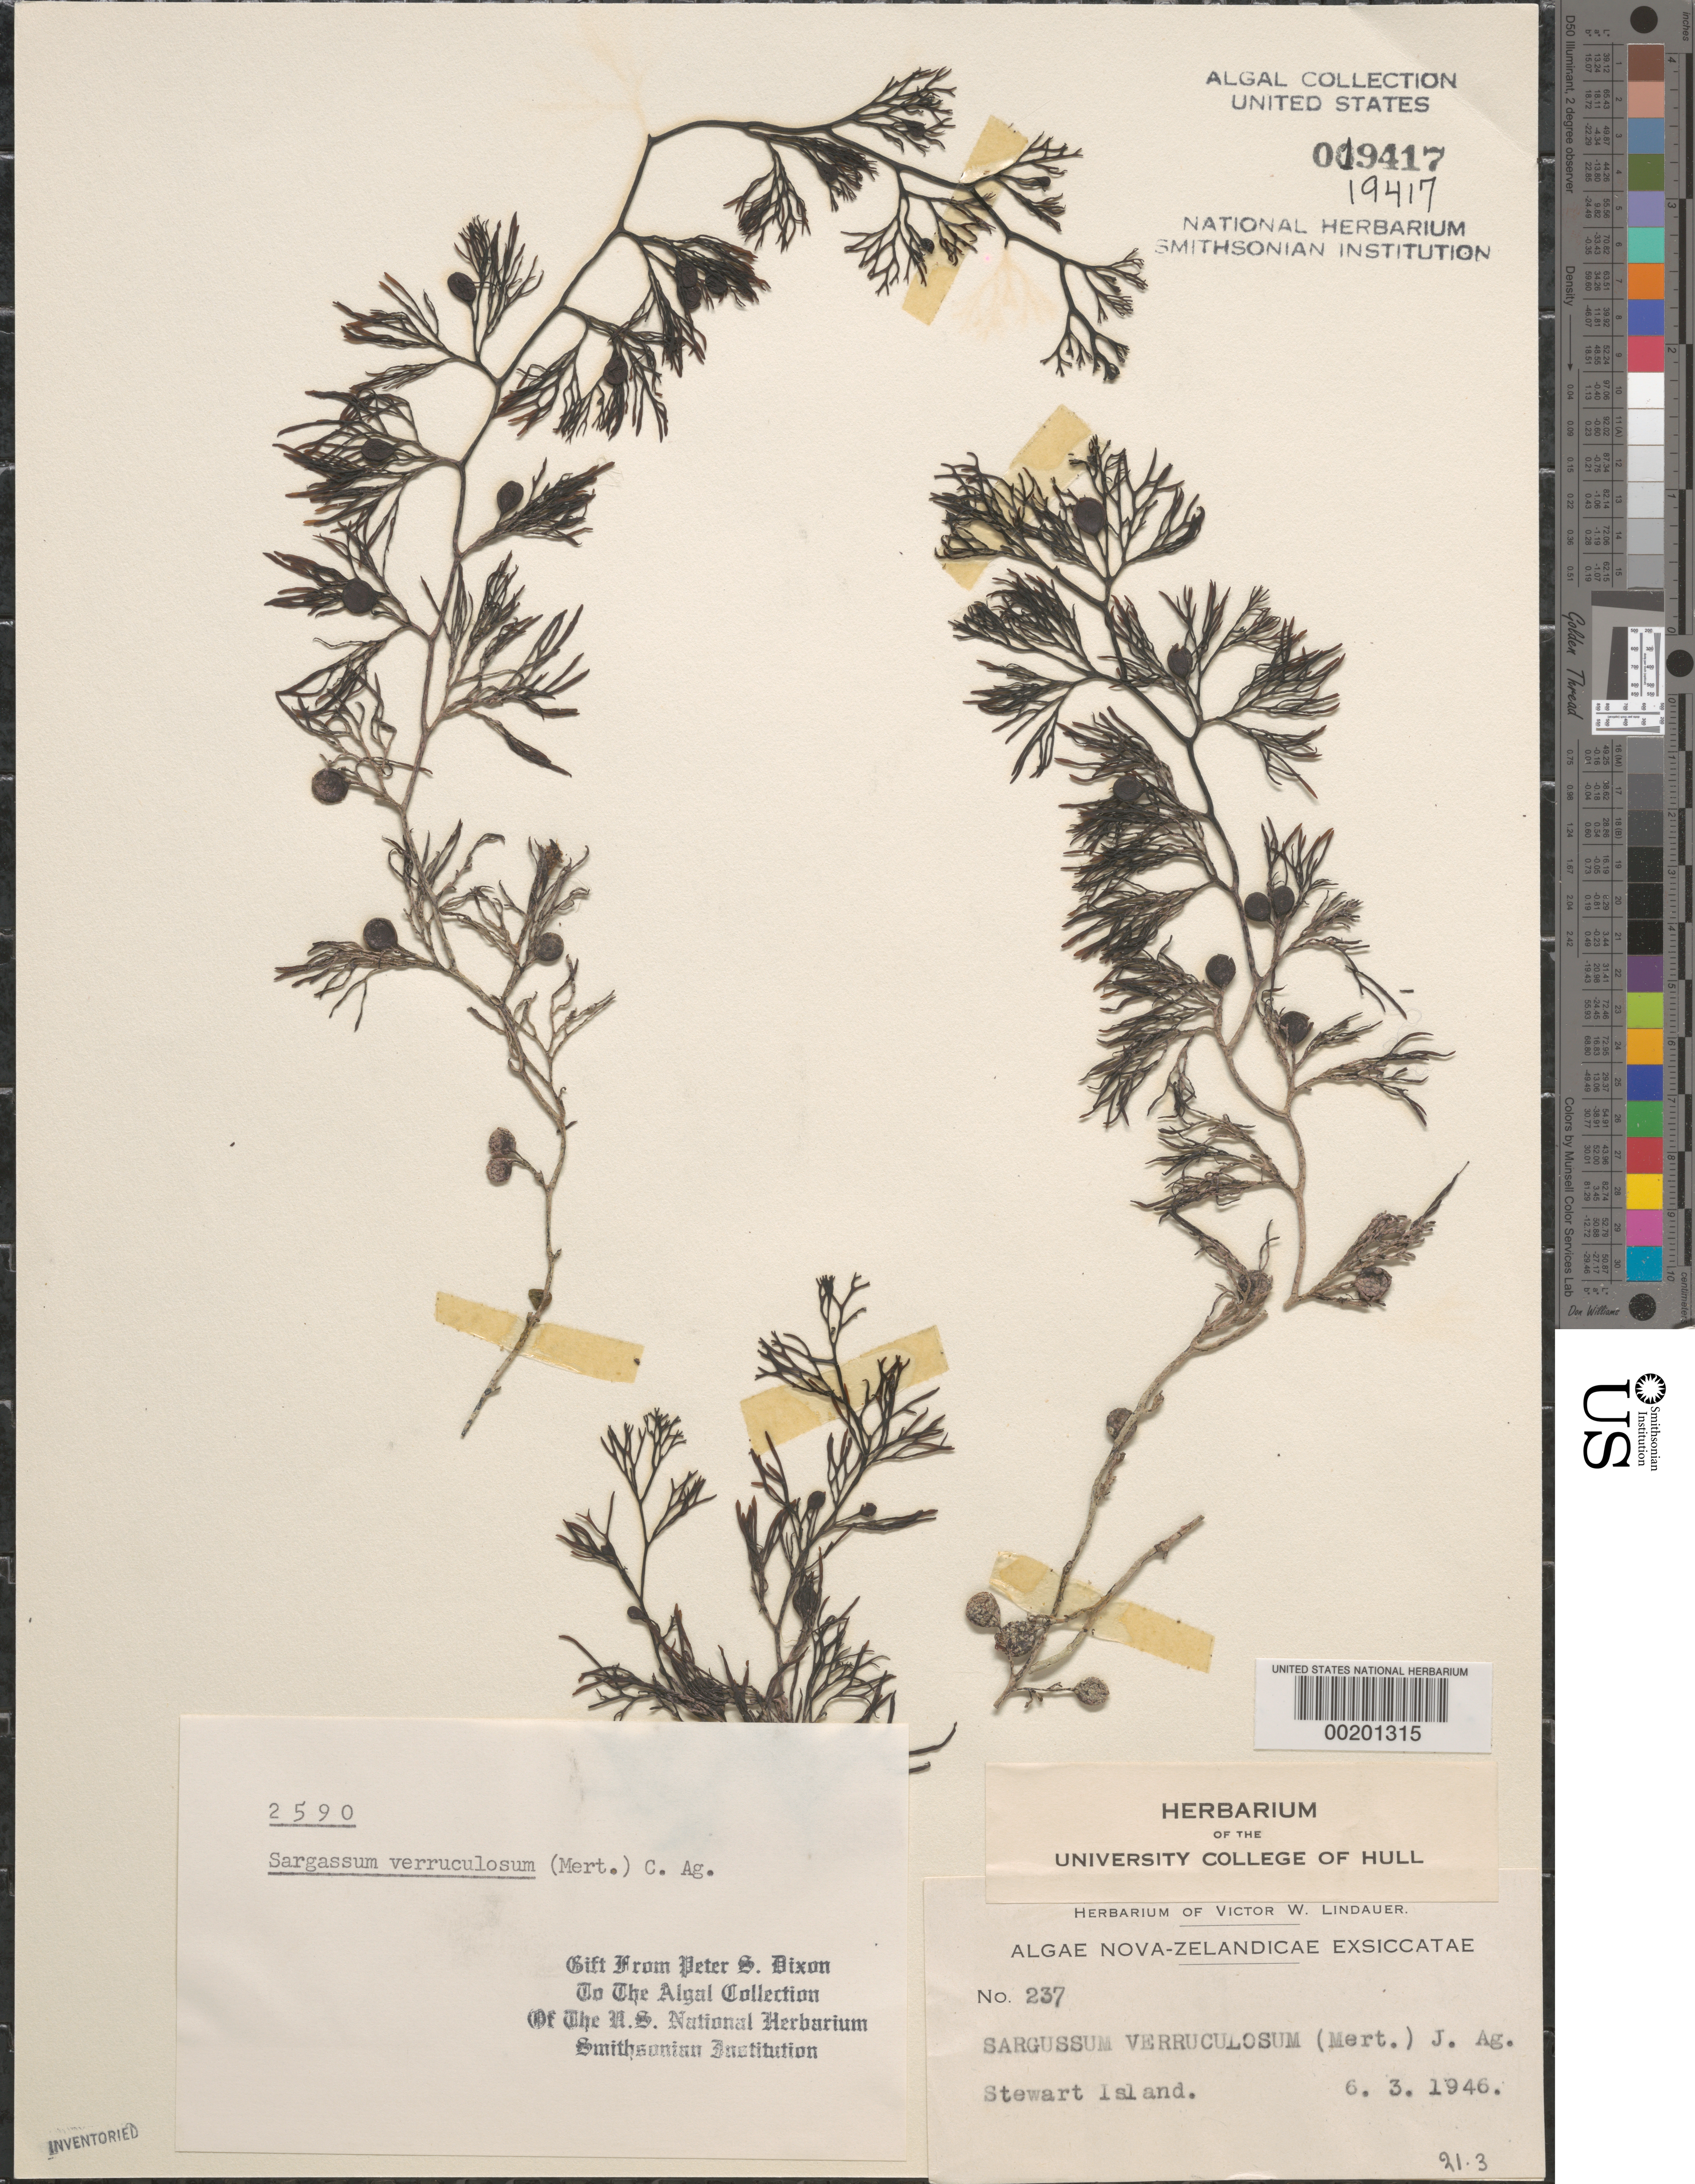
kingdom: Chromista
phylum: Ochrophyta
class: Phaeophyceae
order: Fucales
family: Sargassaceae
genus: Sargassum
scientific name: Sargassum verruculosum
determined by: Dixon, P. S.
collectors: V. Lindauer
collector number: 237 & PSD 2590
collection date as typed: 06 Mar 1946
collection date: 1946-03-06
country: New Zealand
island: Stewart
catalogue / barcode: US 19417